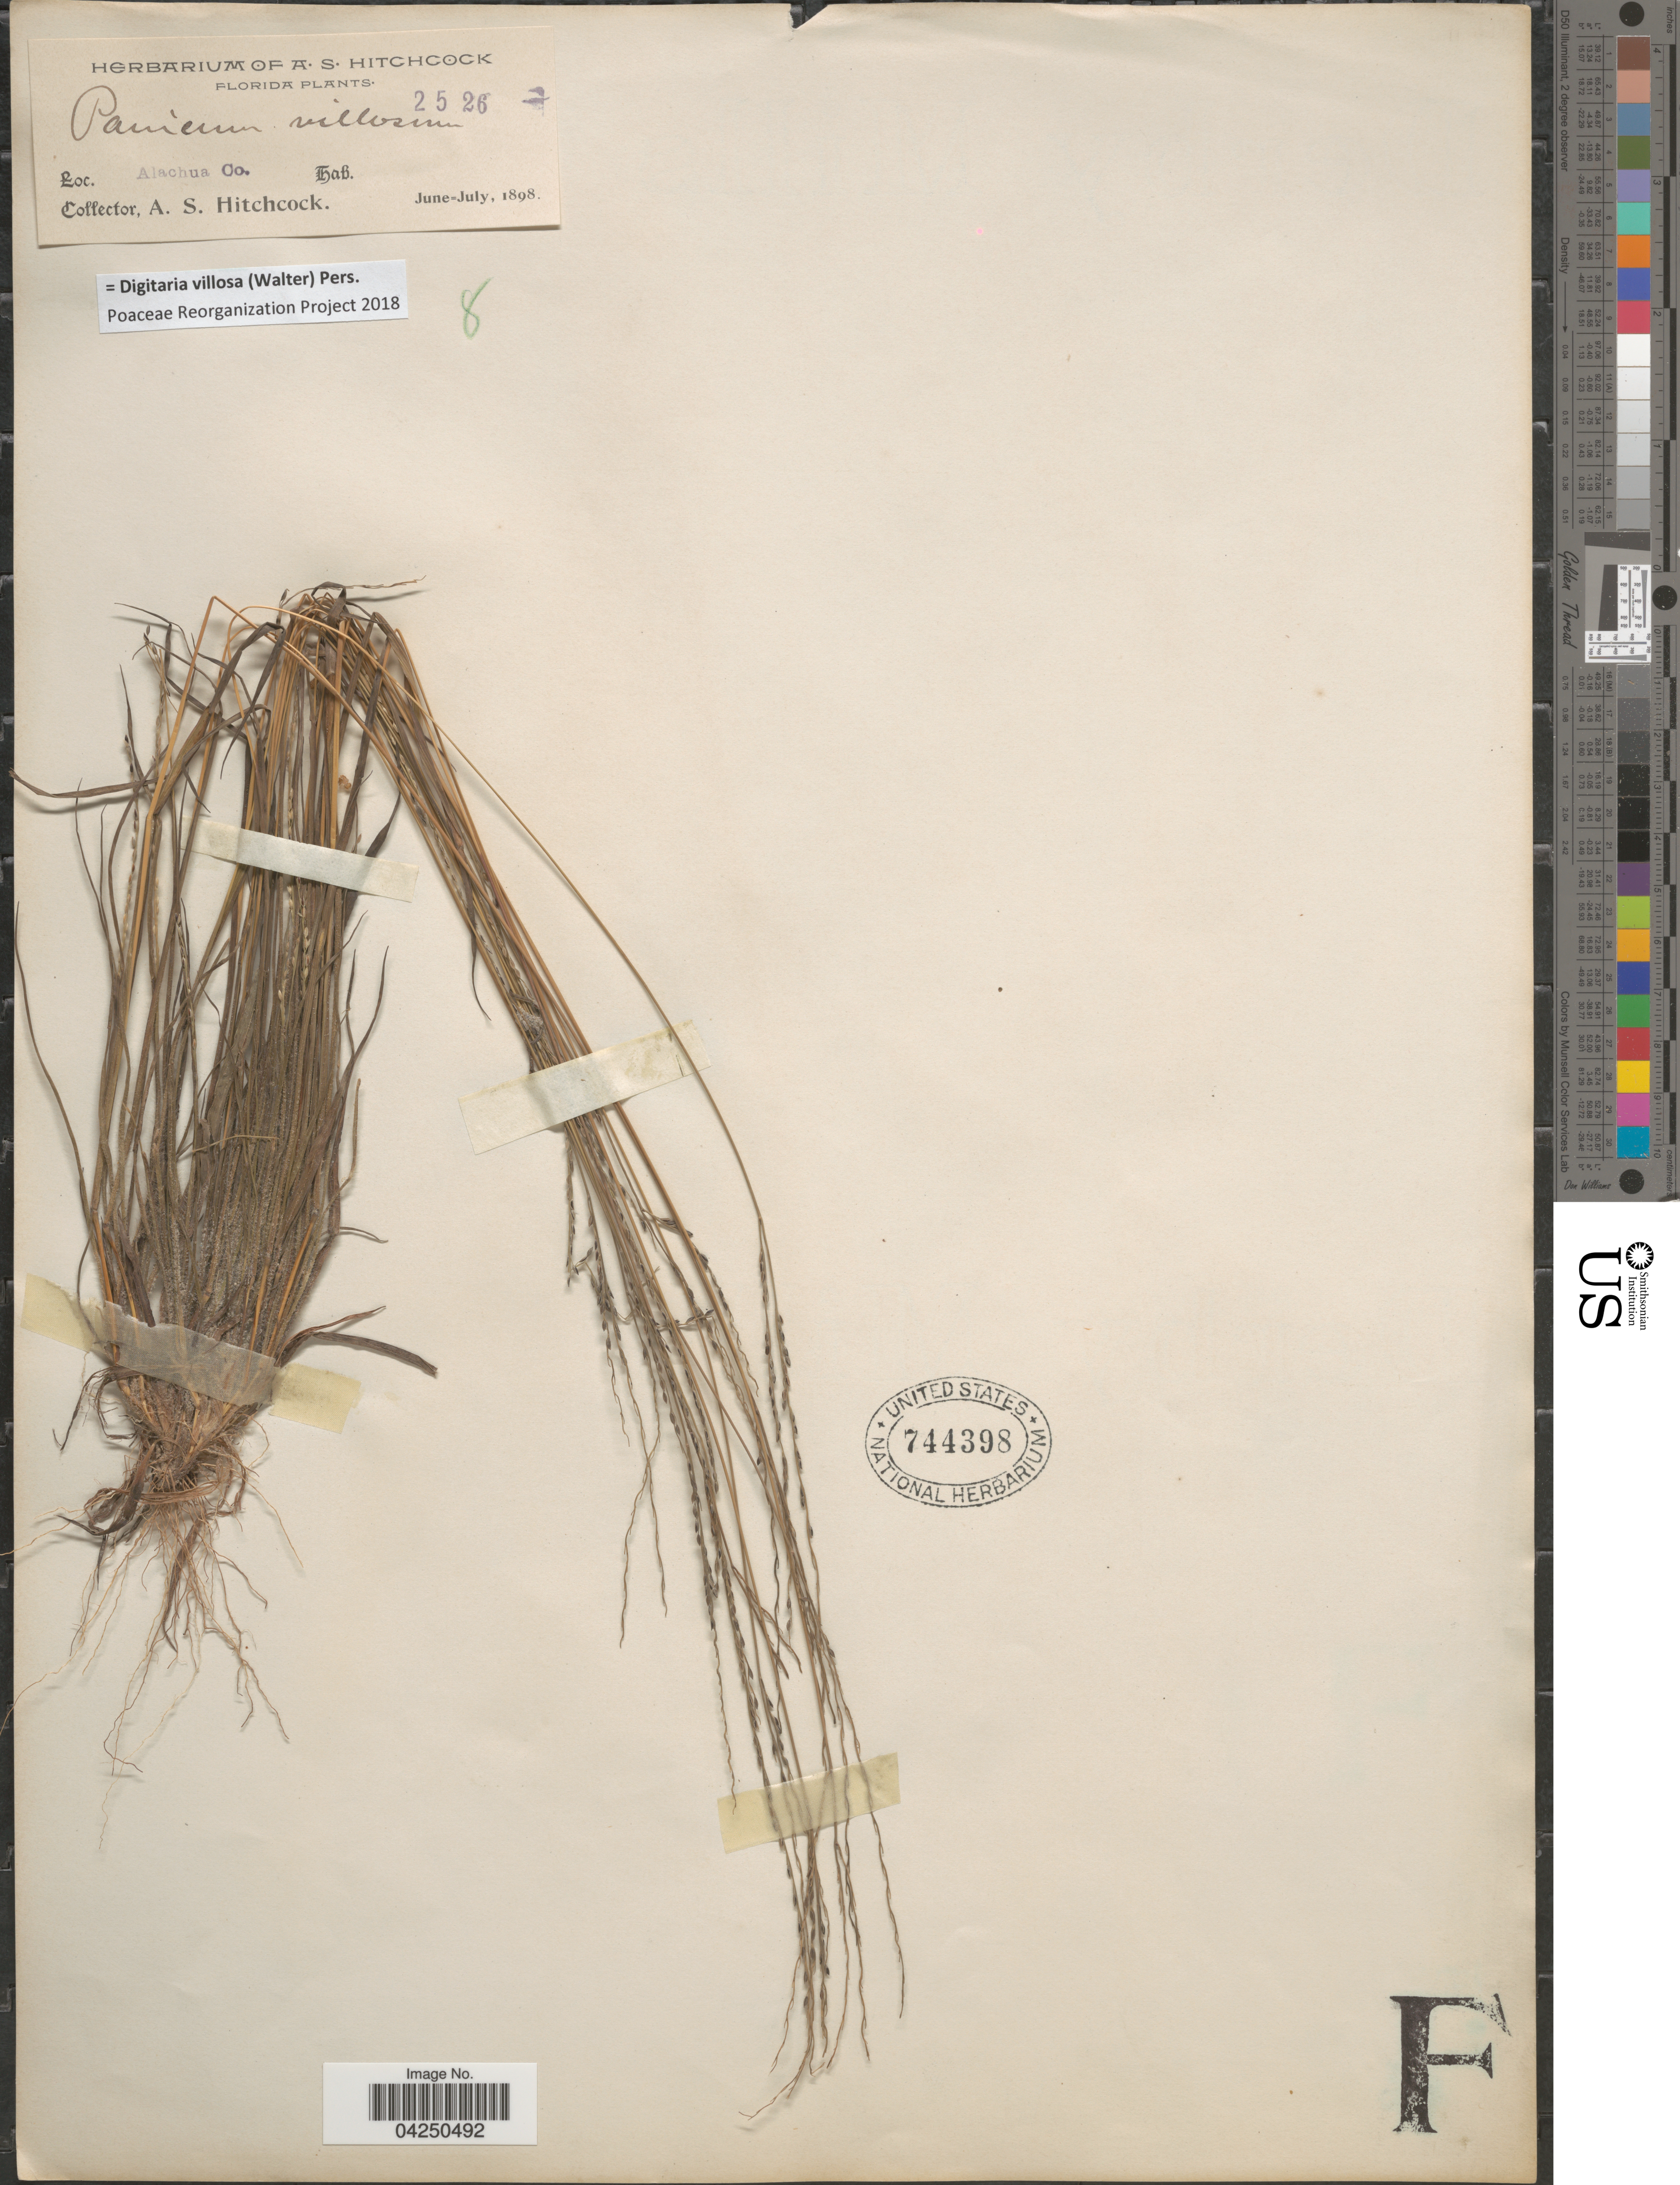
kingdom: Plantae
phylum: Tracheophyta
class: Liliopsida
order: Poales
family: Poaceae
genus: Digitaria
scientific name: Digitaria villosa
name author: (Walter) Pers.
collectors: A. S. Hitchcock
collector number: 2526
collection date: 1898-06/1898-07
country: United States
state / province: Florida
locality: Alachua Co.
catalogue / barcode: US 744398